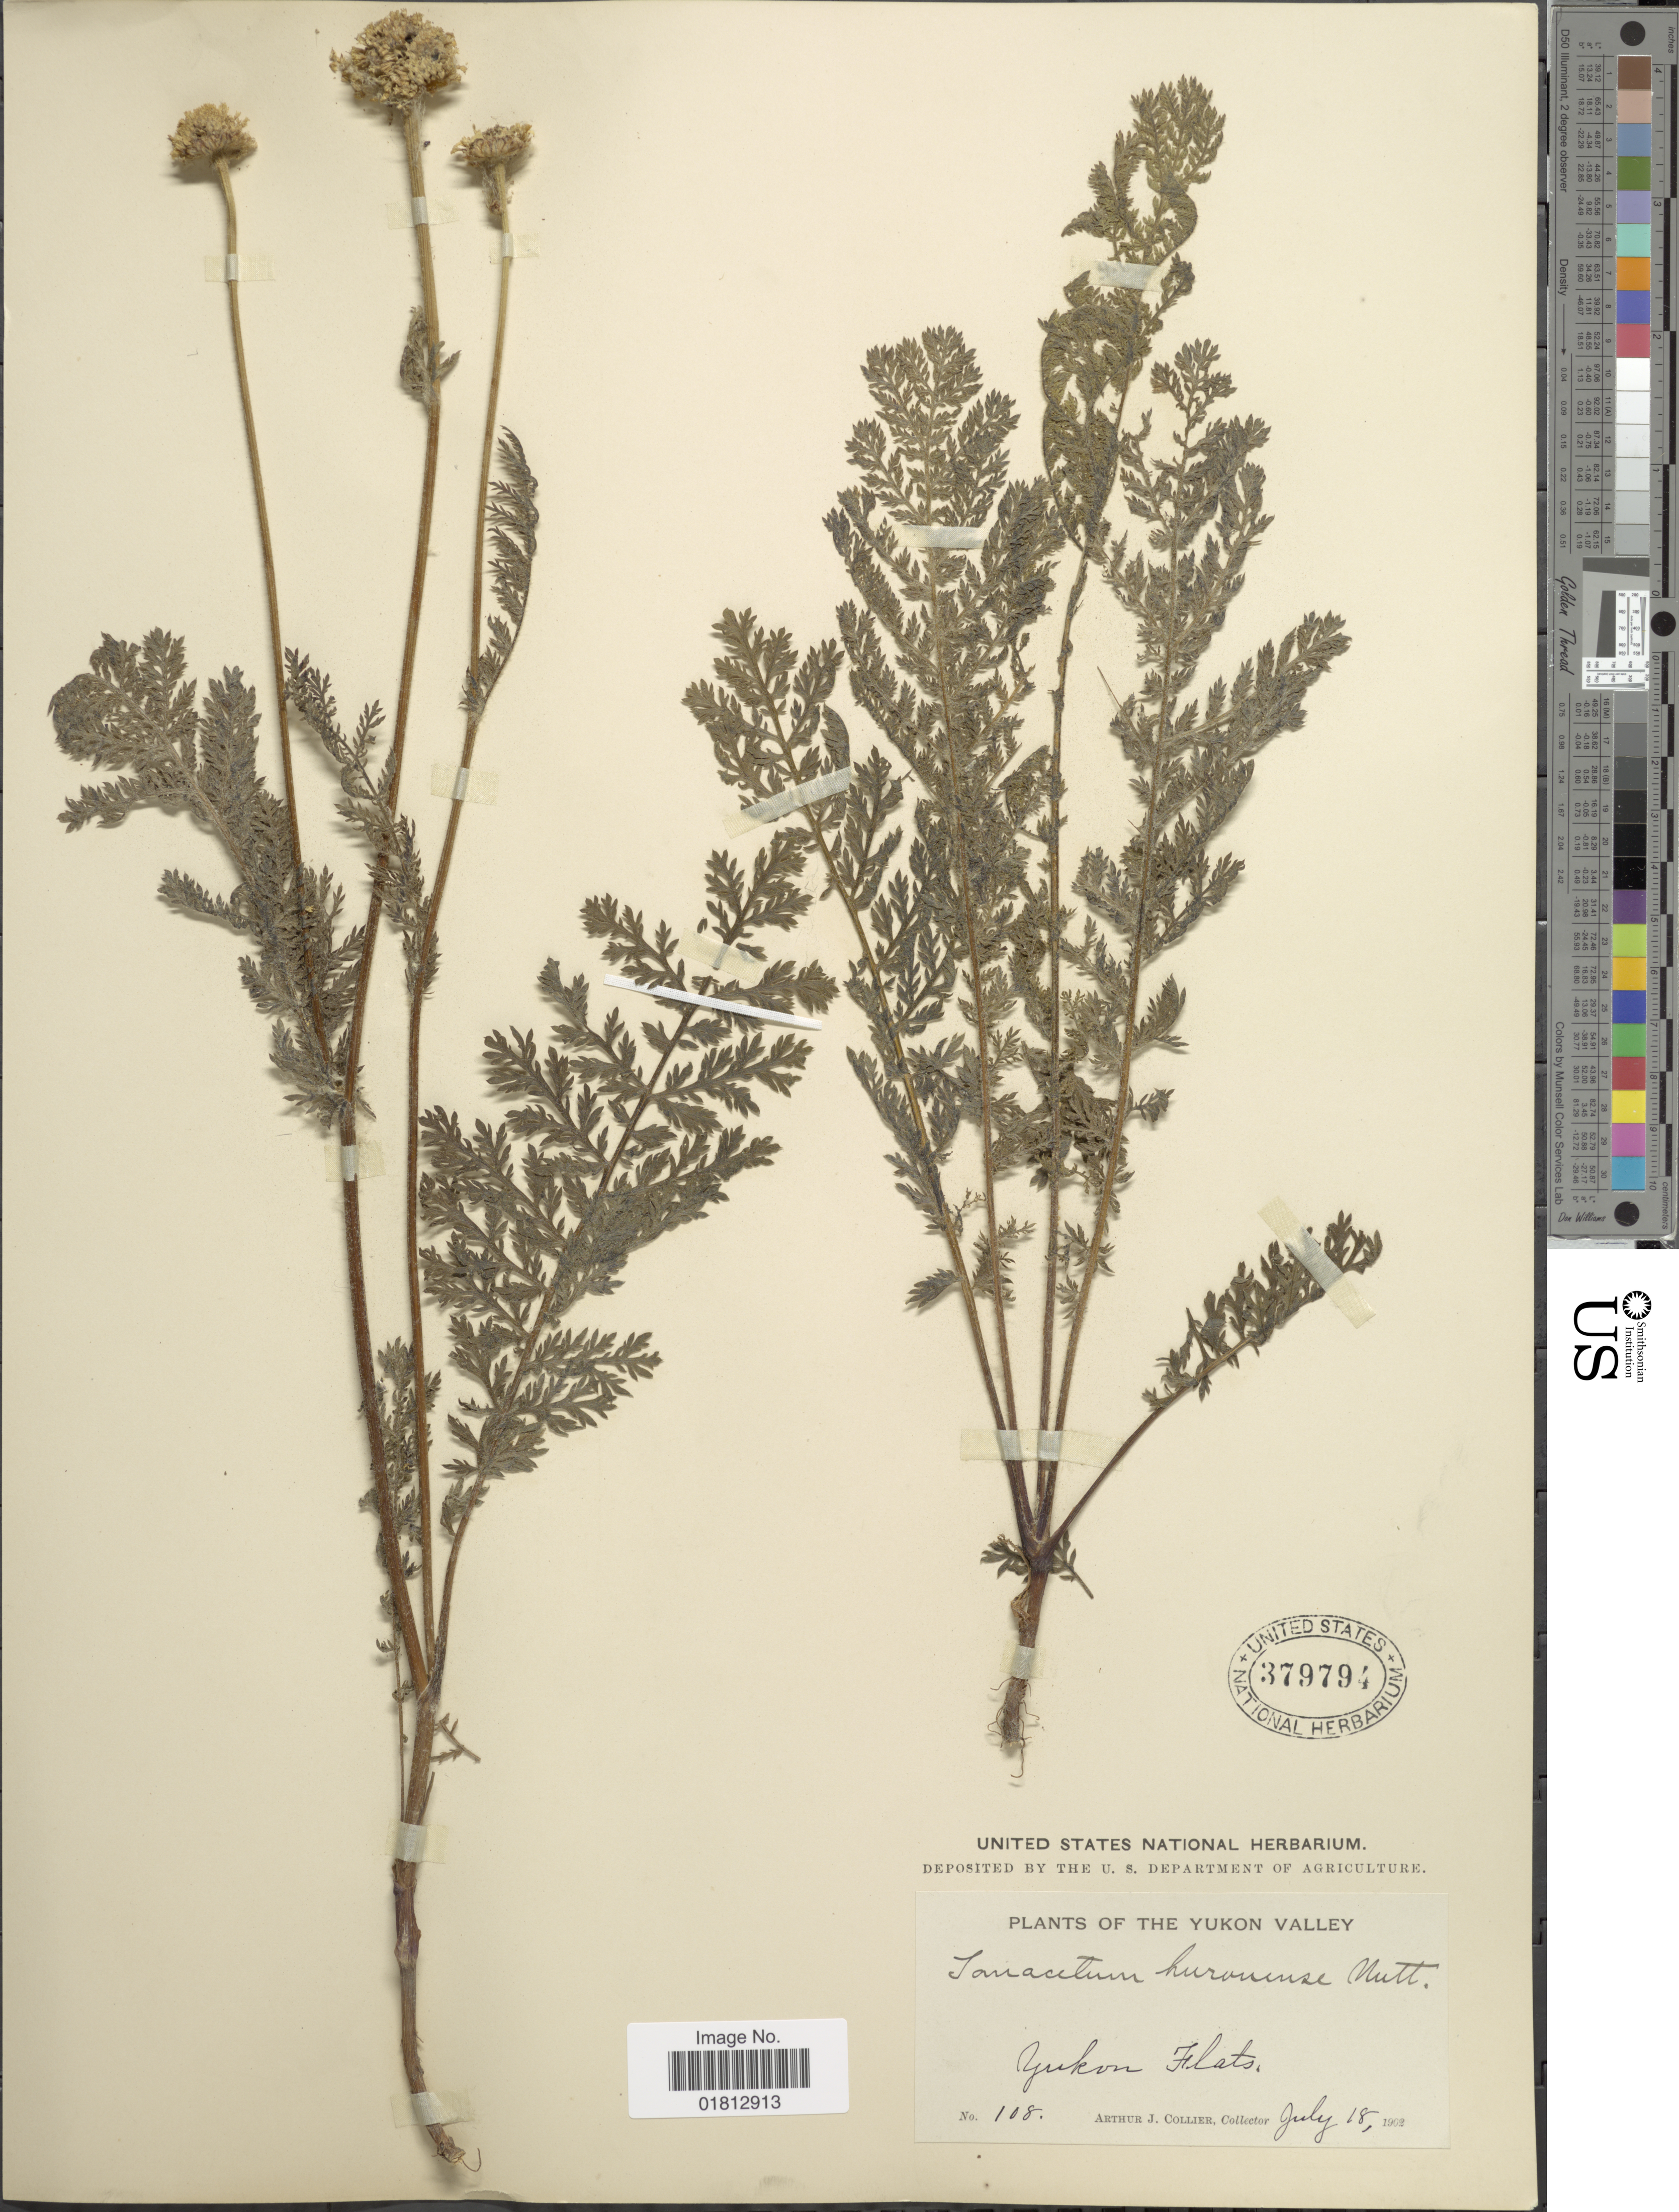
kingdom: Plantae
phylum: Tracheophyta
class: Magnoliopsida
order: Asterales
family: Asteraceae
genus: Tanacetum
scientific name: Tanacetum huronense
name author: Nutt.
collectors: A. Collier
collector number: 108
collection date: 1902-07-18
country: Canada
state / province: Yukon Territory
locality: Yukon Valley, Yukon Flats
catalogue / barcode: US 379794